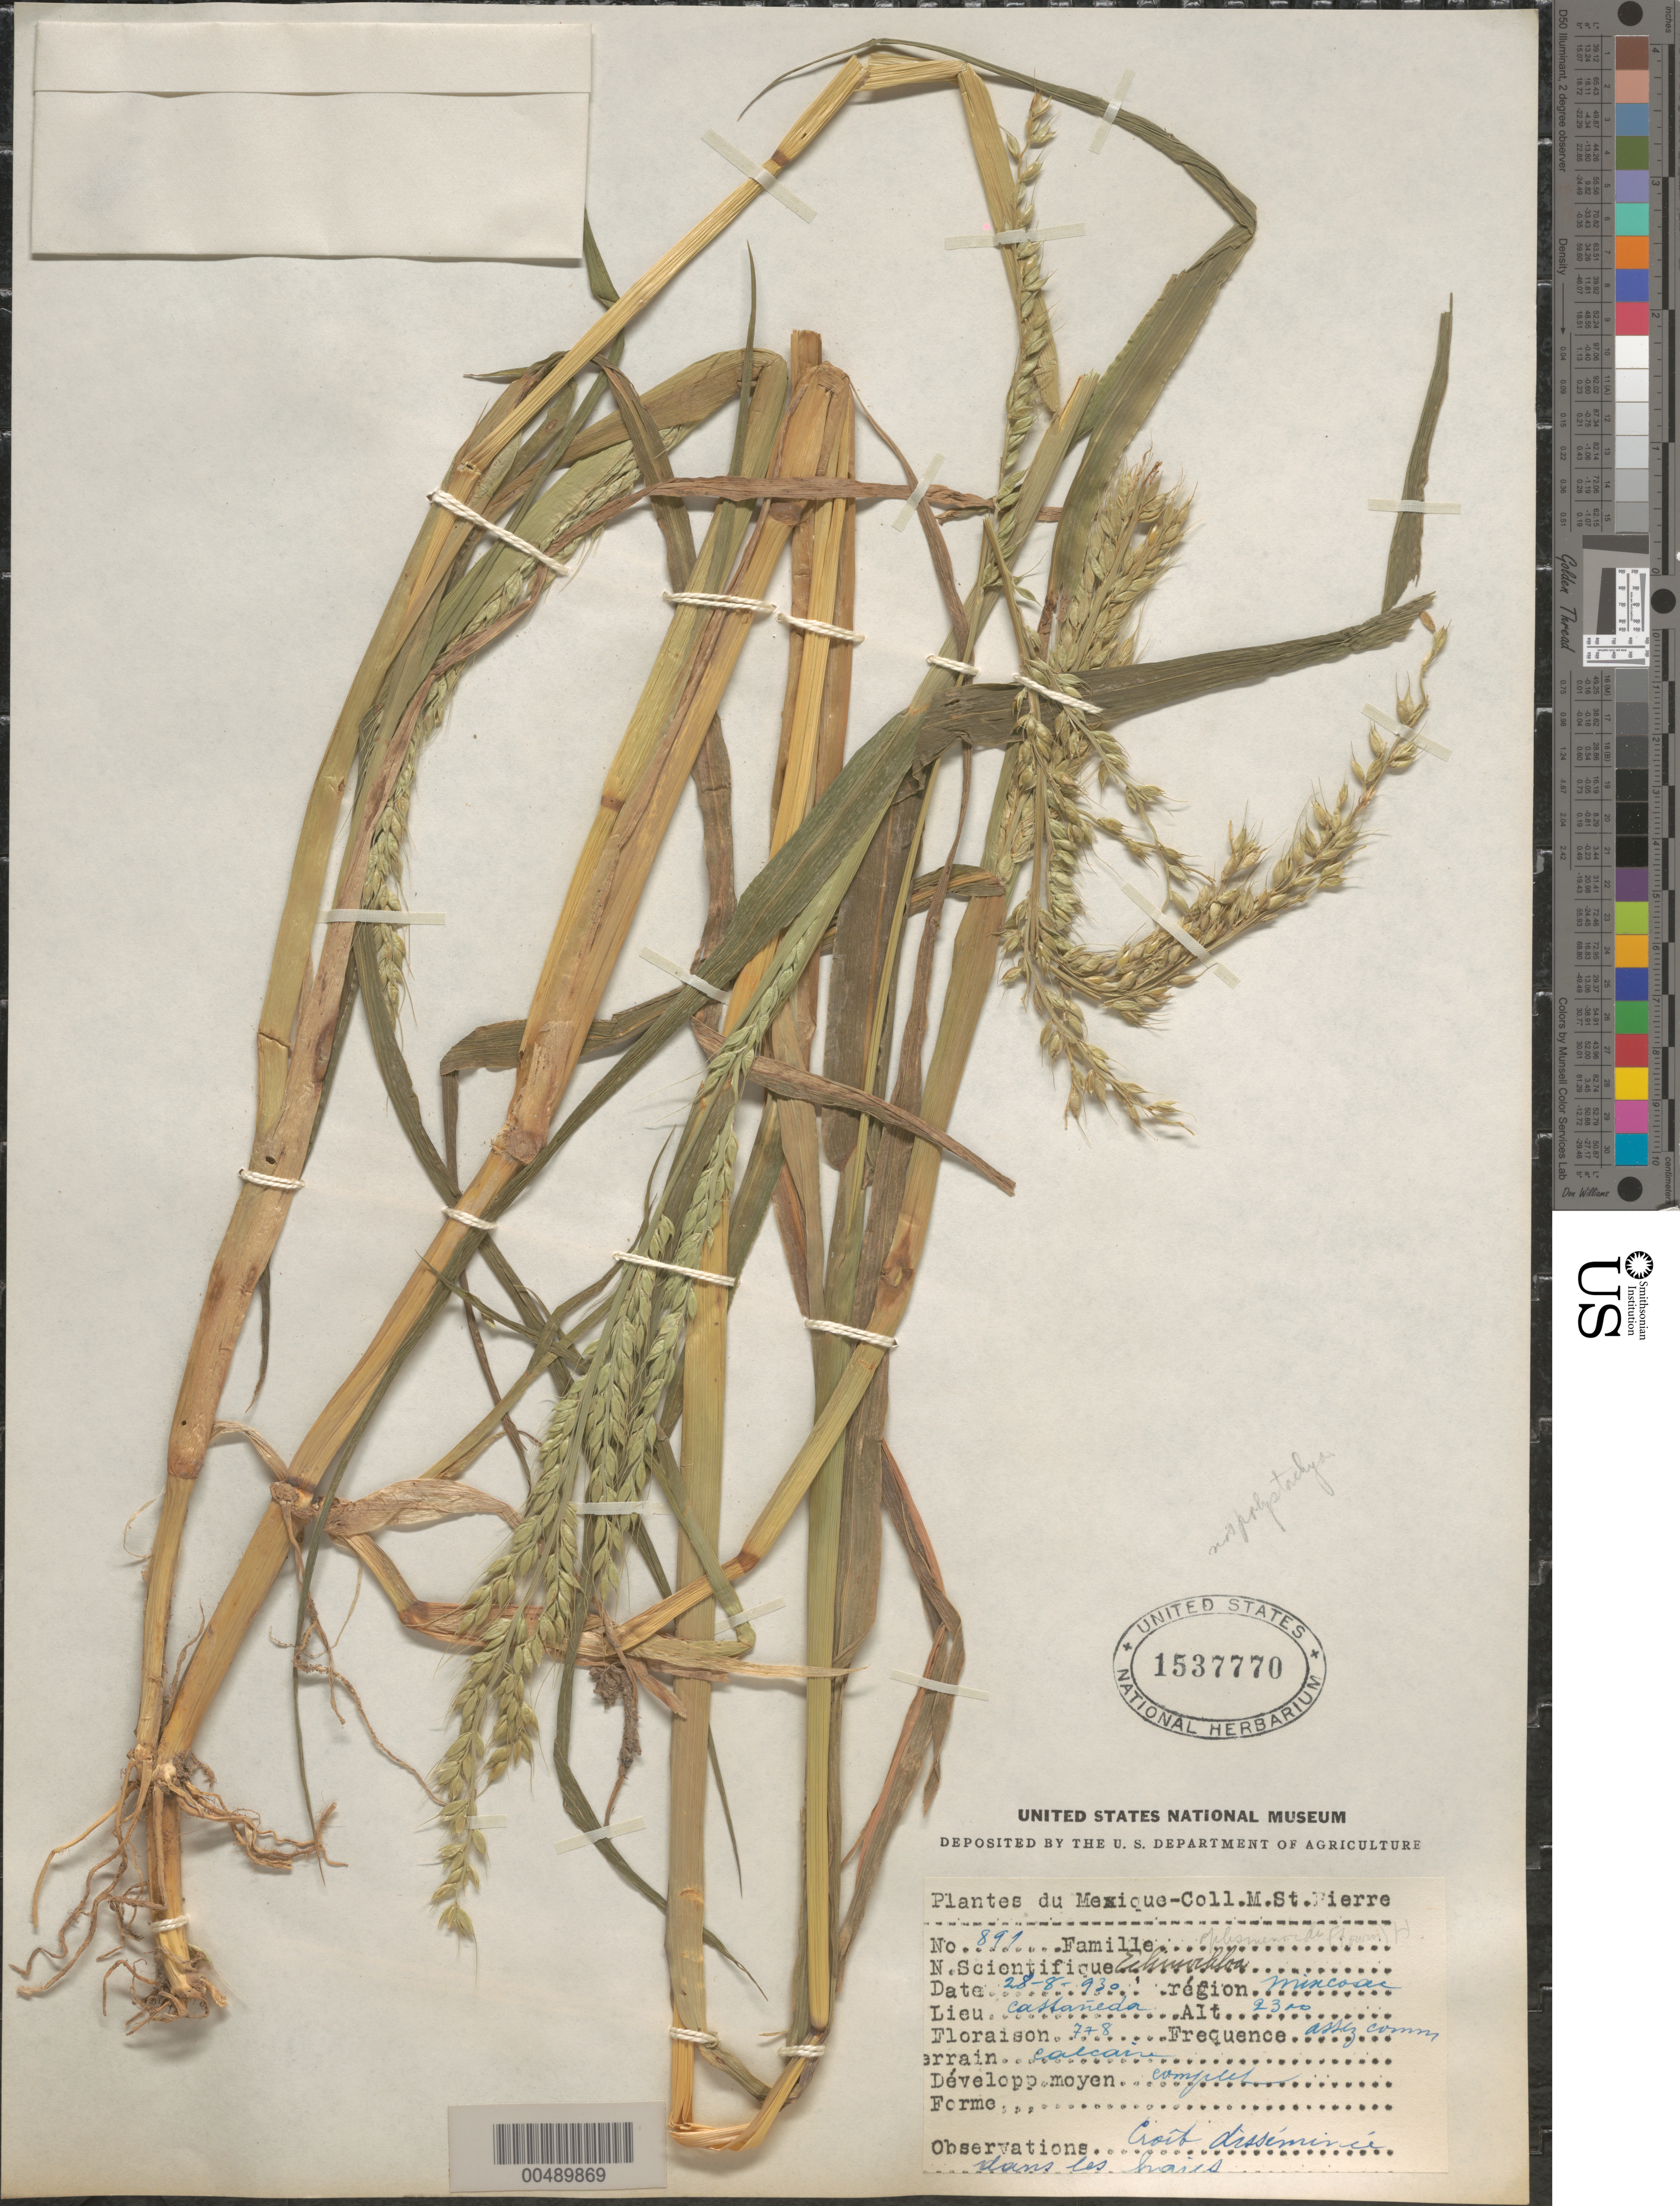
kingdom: Plantae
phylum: Tracheophyta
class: Liliopsida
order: Poales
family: Poaceae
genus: Echinochloa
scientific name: Echinochloa oplismenoides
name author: (E. Fourn.) Hitchc.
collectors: M. Saint-Pierre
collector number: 891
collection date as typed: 28 Aug 1930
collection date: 1930-08-28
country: Mexico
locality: Mixcoac, Castañeda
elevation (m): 2300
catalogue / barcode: US 1537770